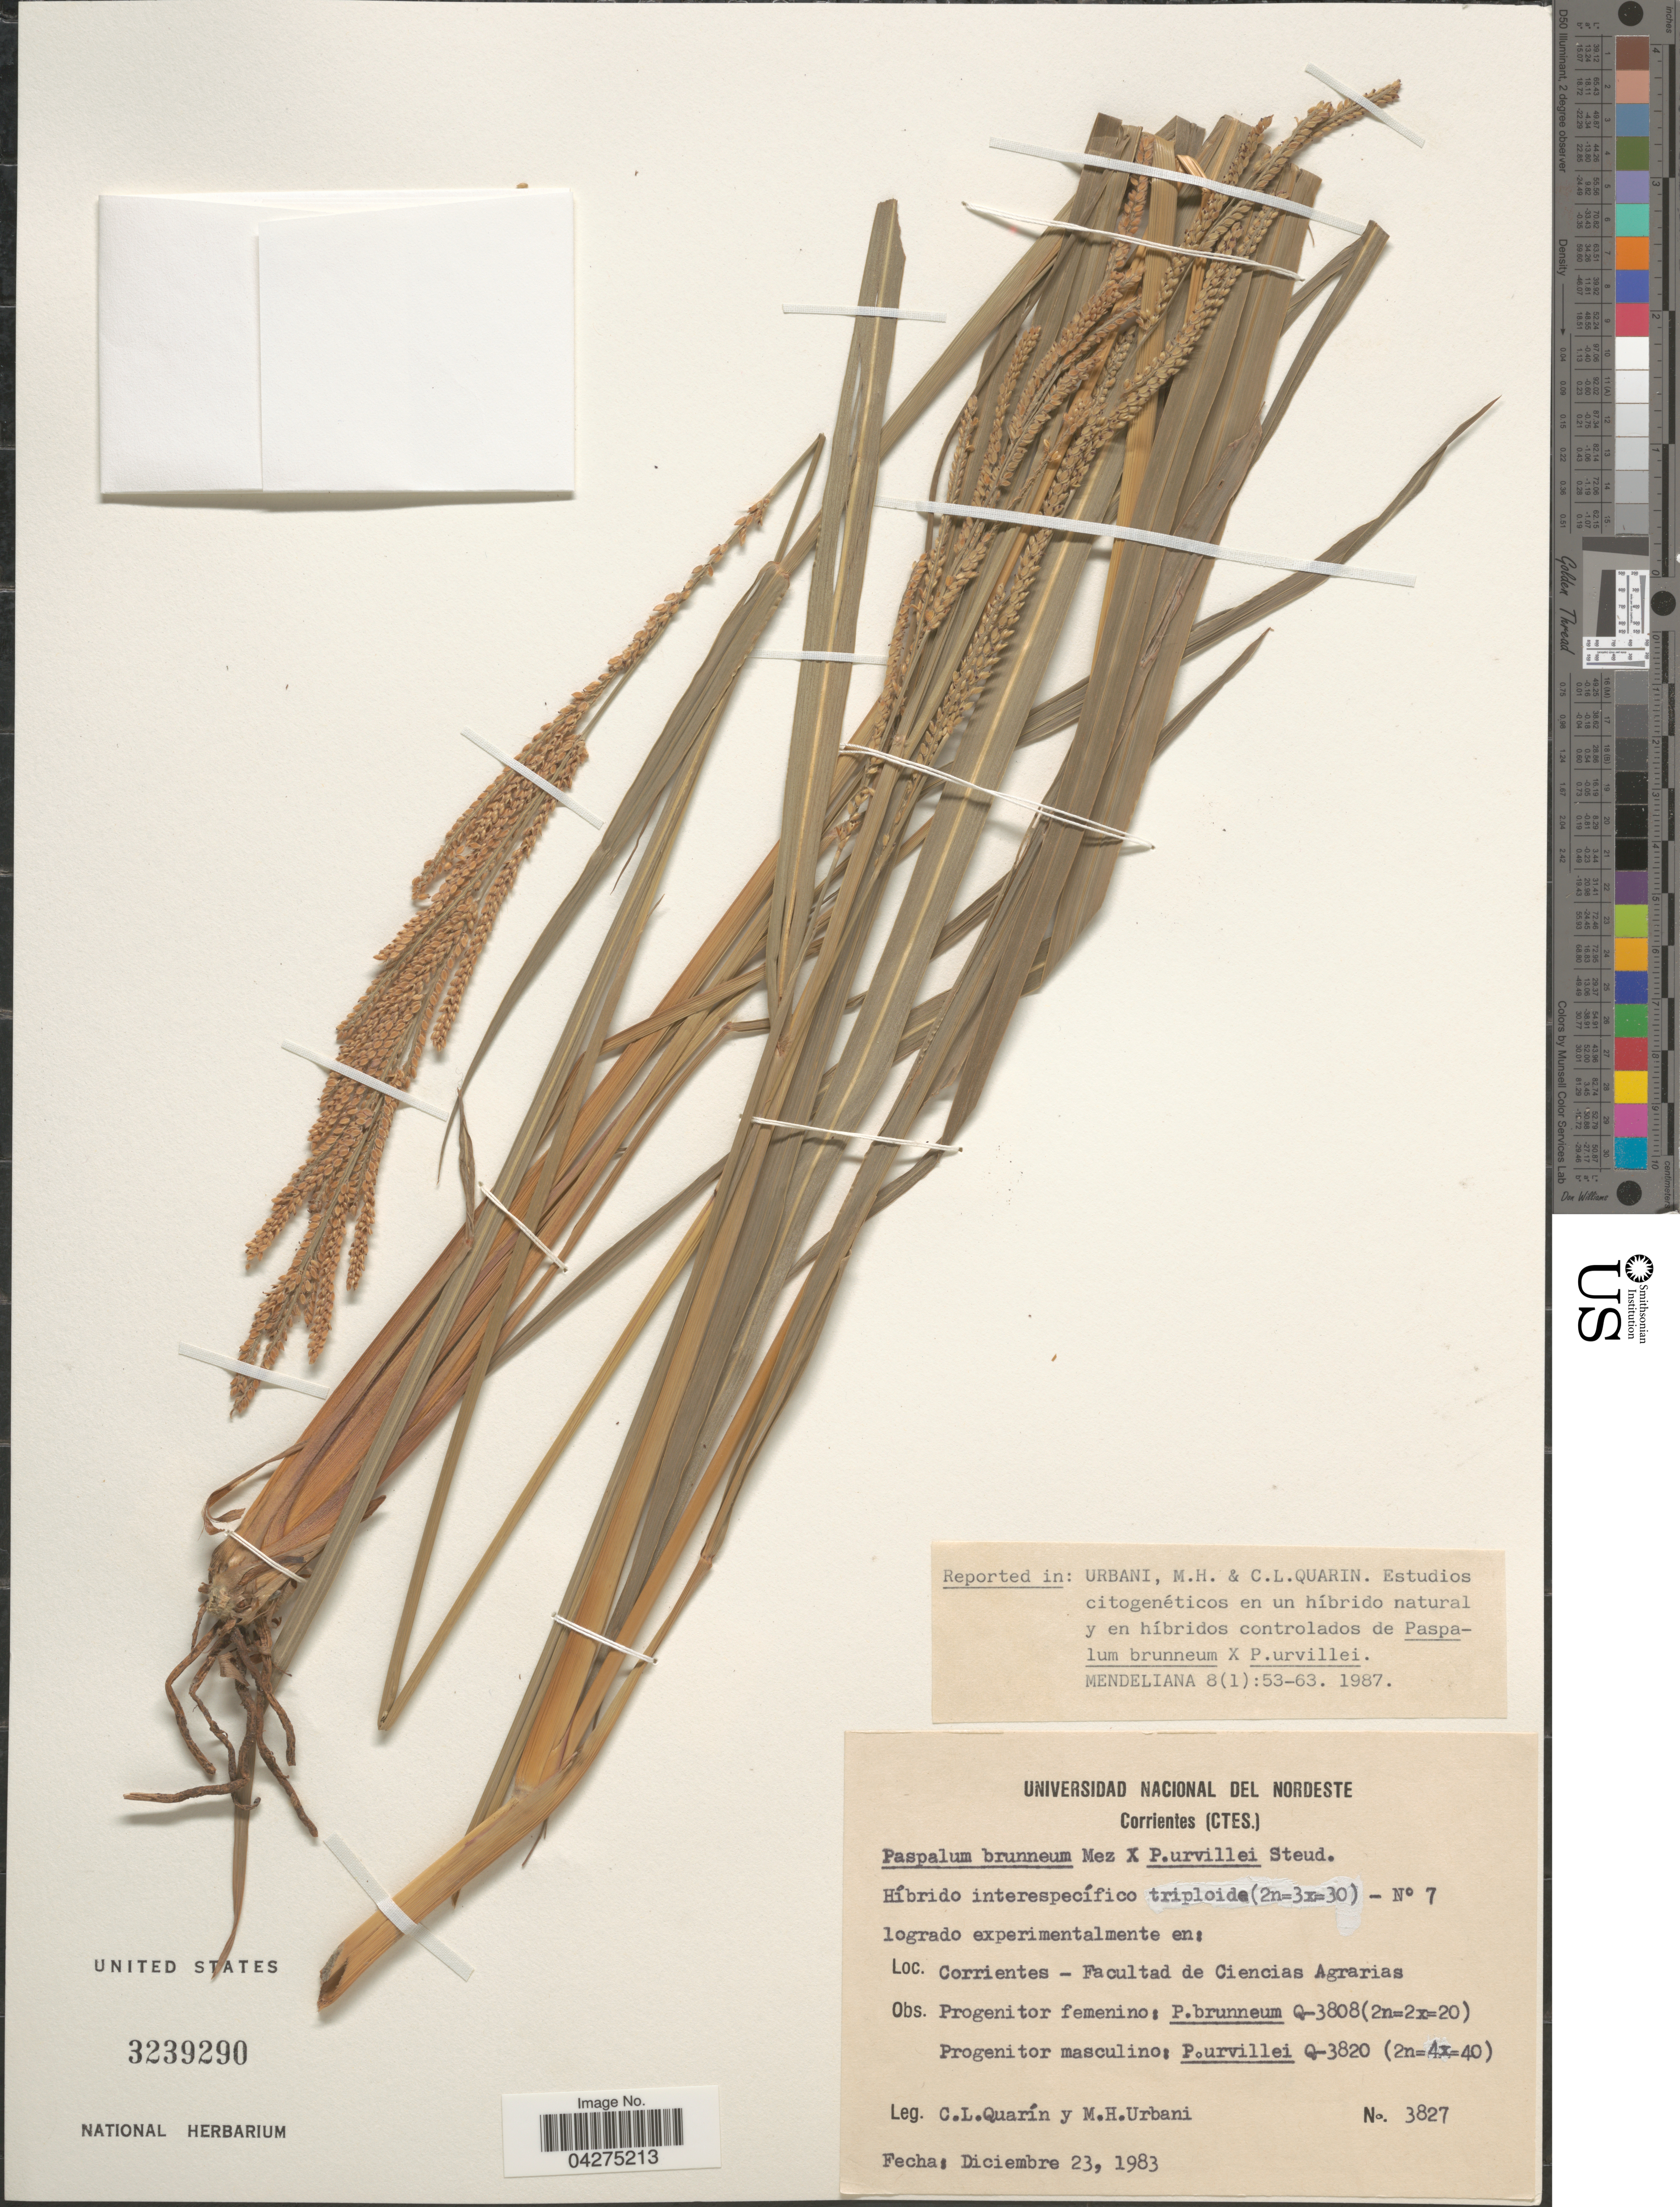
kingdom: Plantae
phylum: Tracheophyta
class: Liliopsida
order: Poales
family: Poaceae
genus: Paspalum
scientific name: Paspalum quarinii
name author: Morrone & Zuloaga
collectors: C. Quarin & M. Urbani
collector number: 3827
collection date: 1983-12-23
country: Argentina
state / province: Corrientes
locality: Facultad de Ciencias Agrarias.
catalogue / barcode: US 3239290